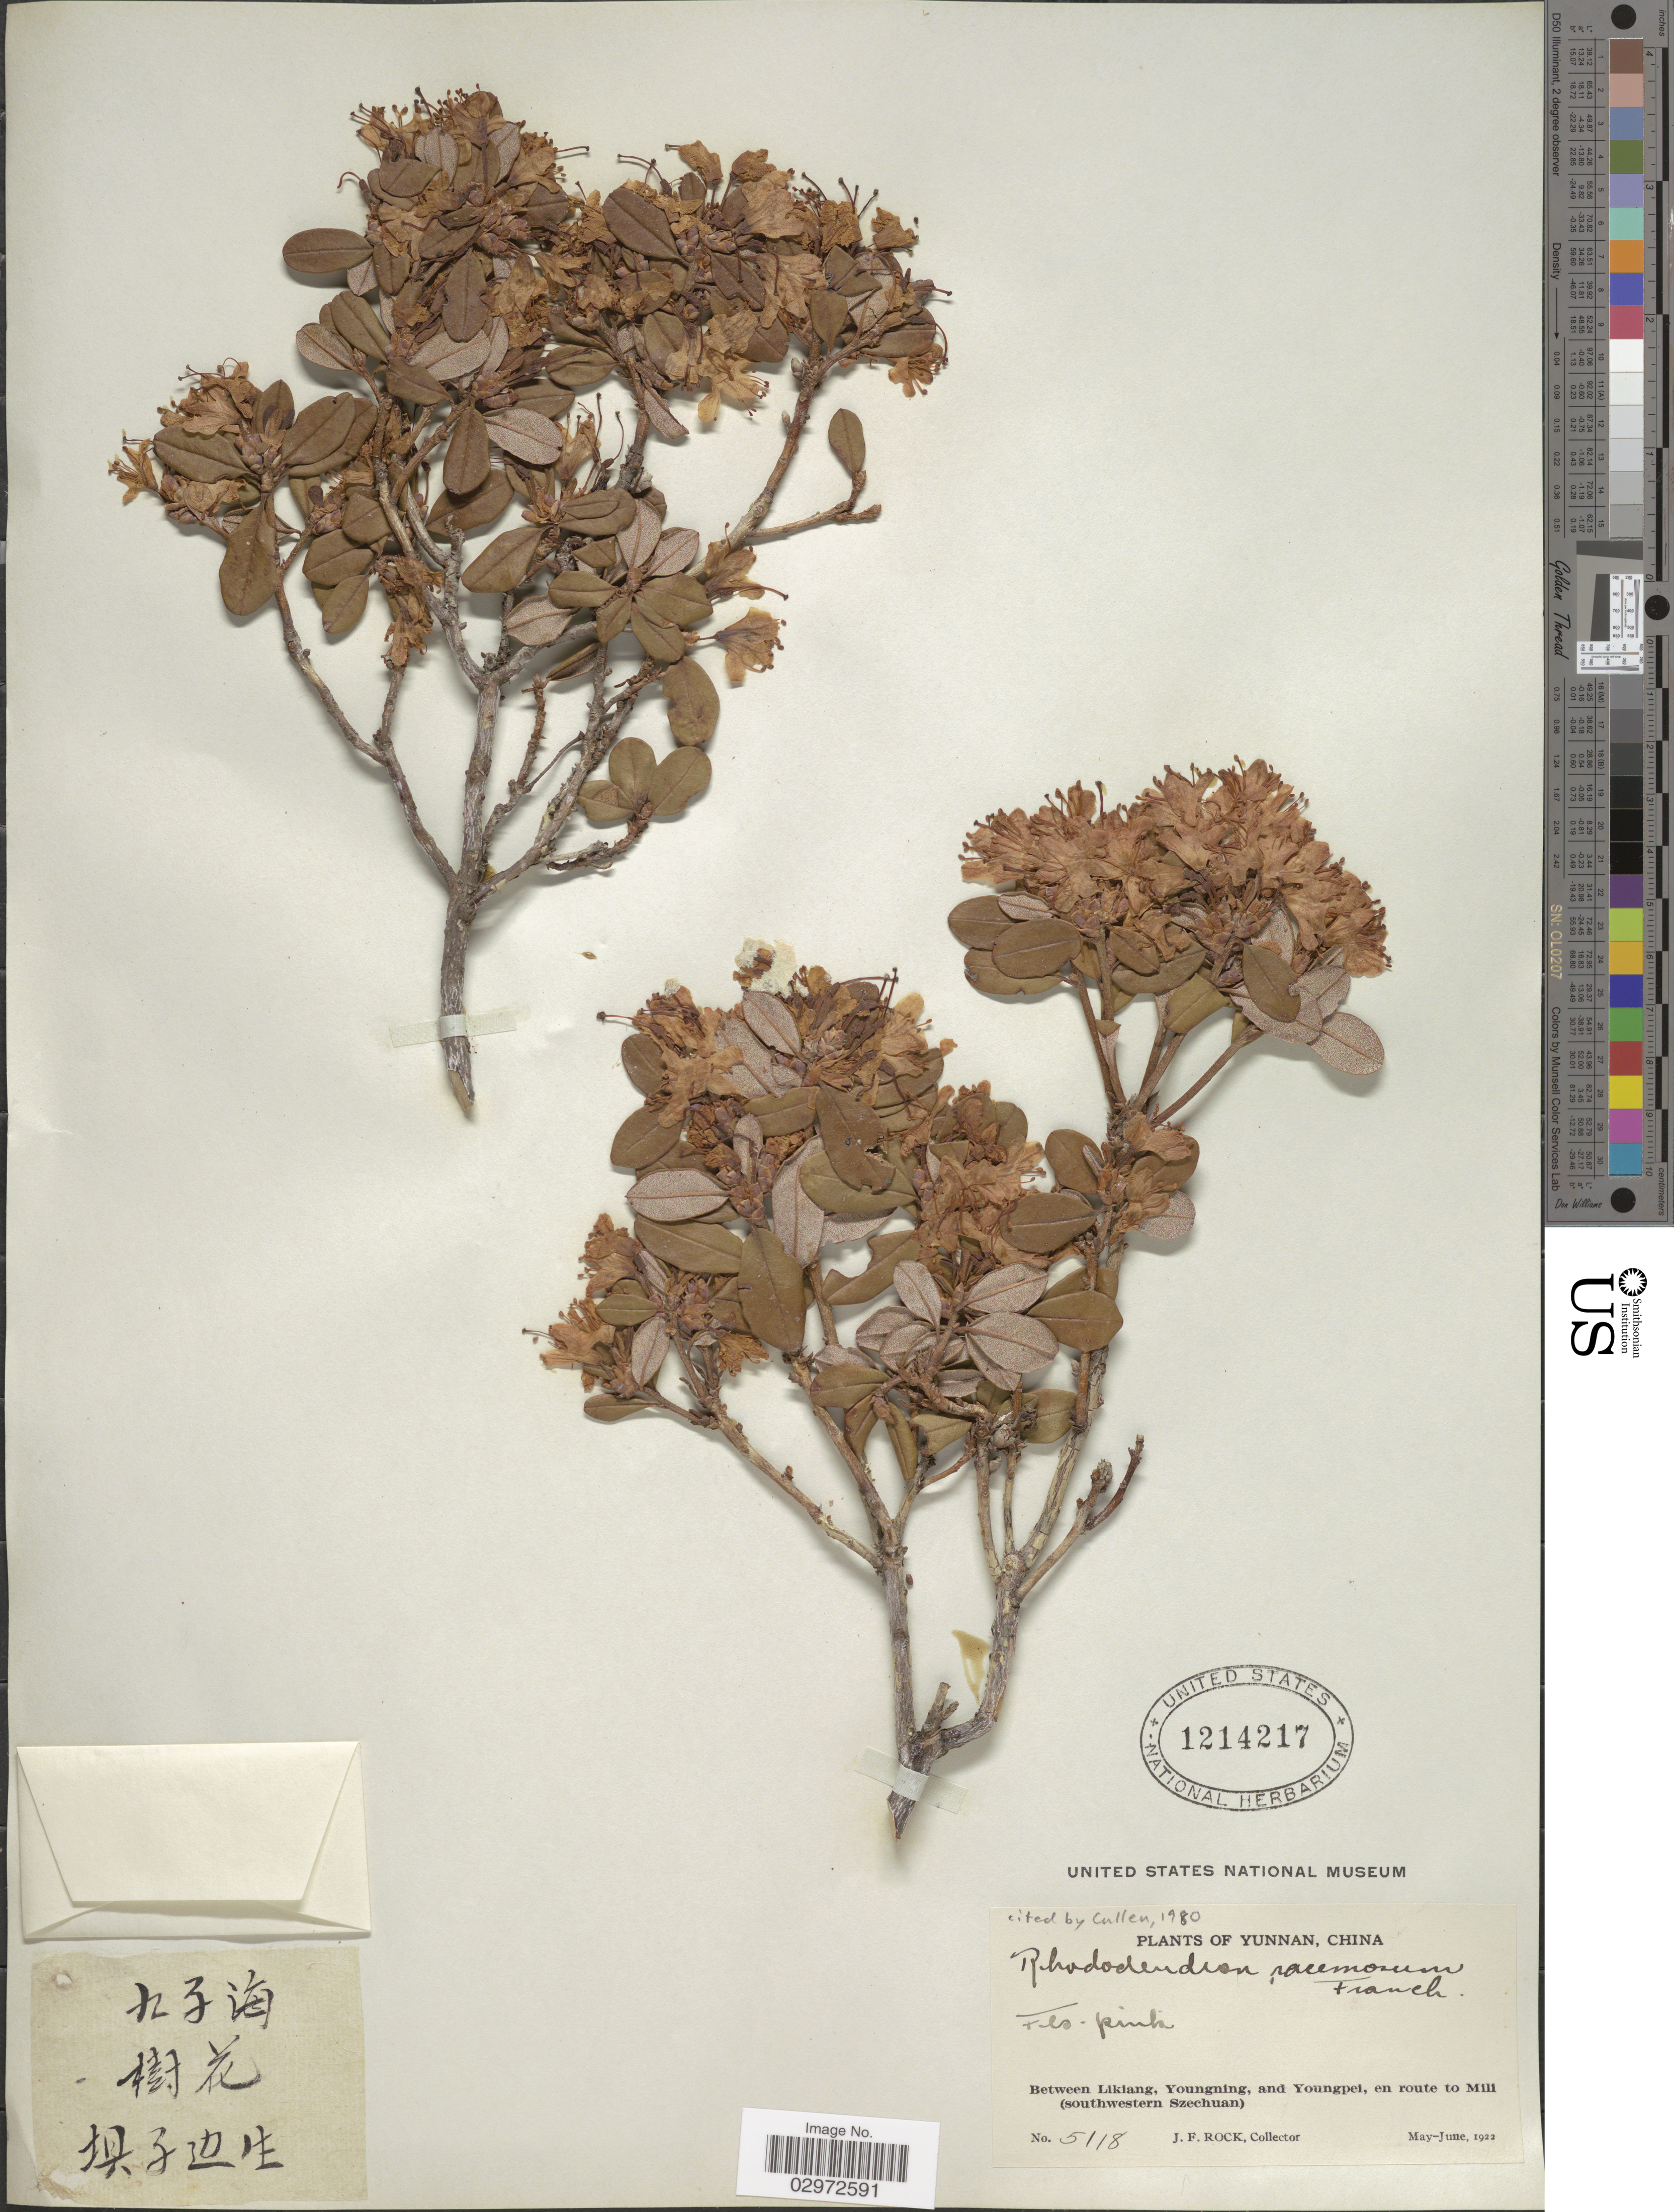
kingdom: Plantae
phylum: Tracheophyta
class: Magnoliopsida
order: Ericales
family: Ericaceae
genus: Rhododendron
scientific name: Rhododendron racemosum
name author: Franch.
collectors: J. Rock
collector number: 5118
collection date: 1922-05/1922-06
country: China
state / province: Yunnan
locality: Between Likiang, Youngning, and Youngpei, en route to Mili (southwestern Szechuan).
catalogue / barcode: US 1214217